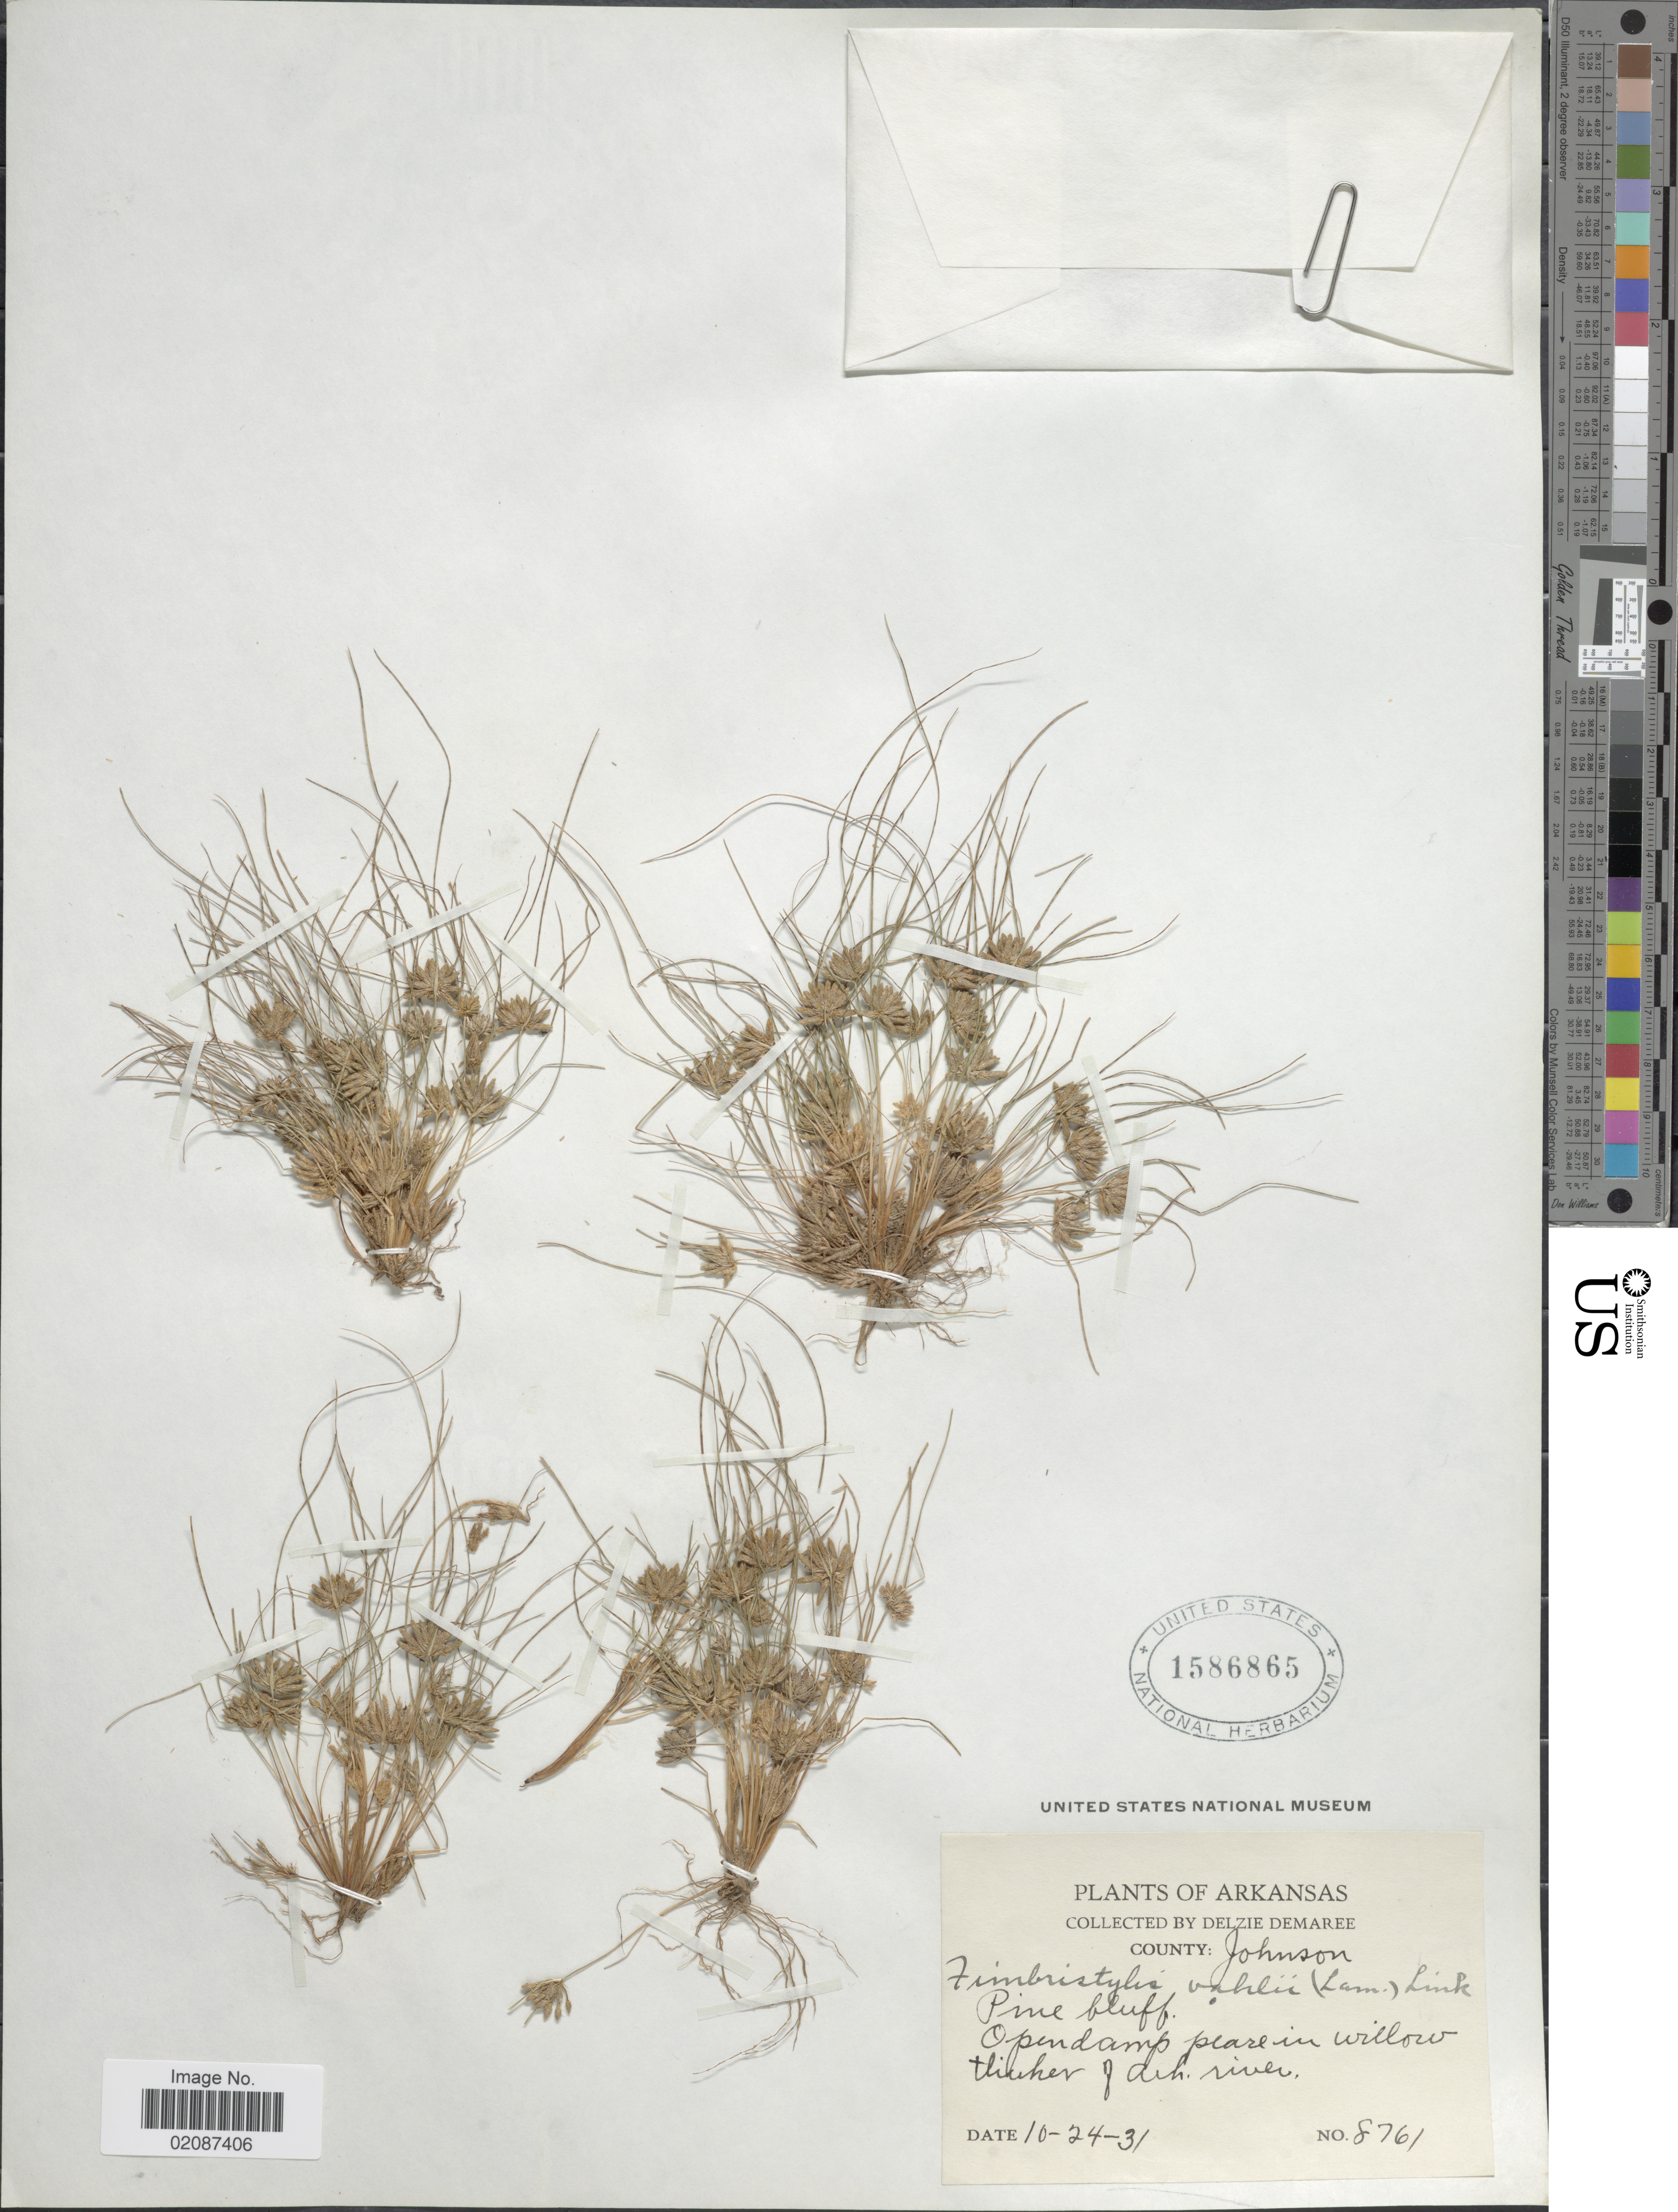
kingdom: Plantae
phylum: Tracheophyta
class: Liliopsida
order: Poales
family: Cyperaceae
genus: Fimbristylis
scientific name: Fimbristylis vahlii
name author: (Lam.) Link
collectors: D. Demaree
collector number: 8761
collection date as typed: Transcribed d/m/y: 24/10/31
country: United States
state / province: Arkansas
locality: County: Johnson, Open damp pearl in willow thicker of Ark. river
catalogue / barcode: US 1586865